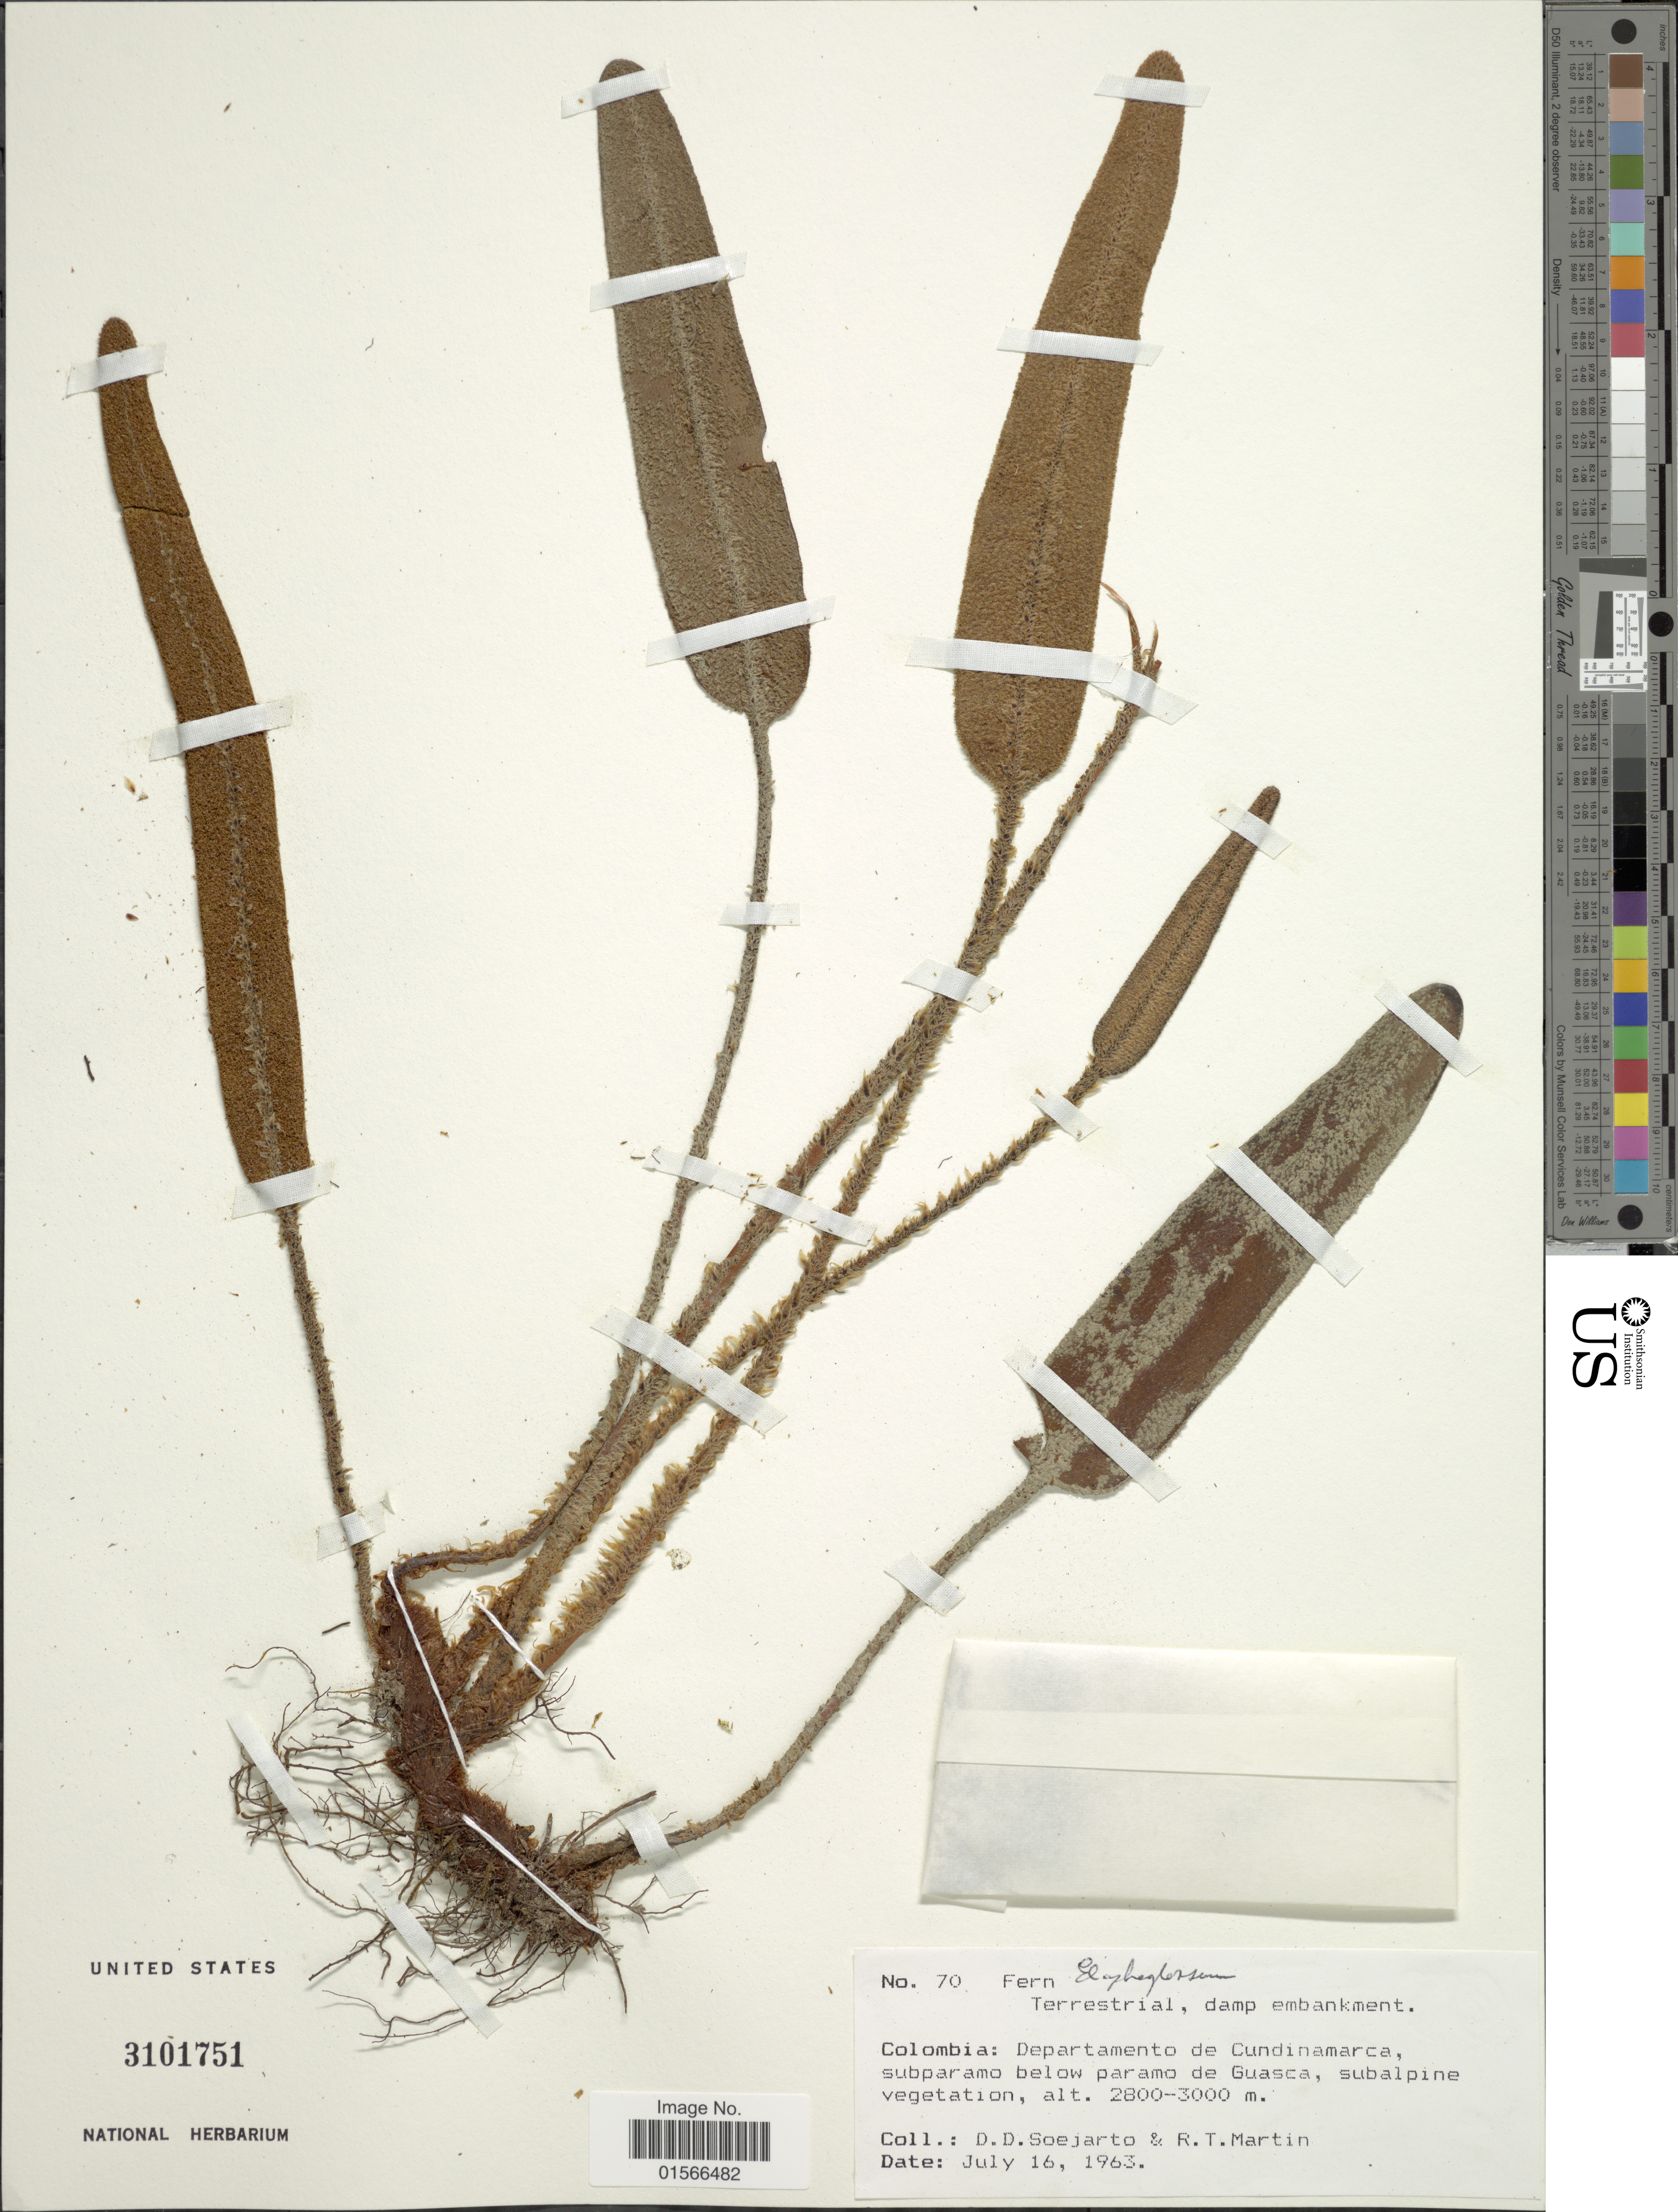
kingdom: Plantae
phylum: Tracheophyta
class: Polypodiopsida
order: Polypodiales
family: Dryopteridaceae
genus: Elaphoglossum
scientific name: Elaphoglossum engelii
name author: (H. Karst.) Christ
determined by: Vasco, A.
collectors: R. T. Martin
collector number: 70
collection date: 1963-07-16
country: Colombia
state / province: Cundinamarca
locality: Departamento de Cundinamarca, subparamo below paramo de Guasca, subalpine vegetation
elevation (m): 2800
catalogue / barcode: US 3101751